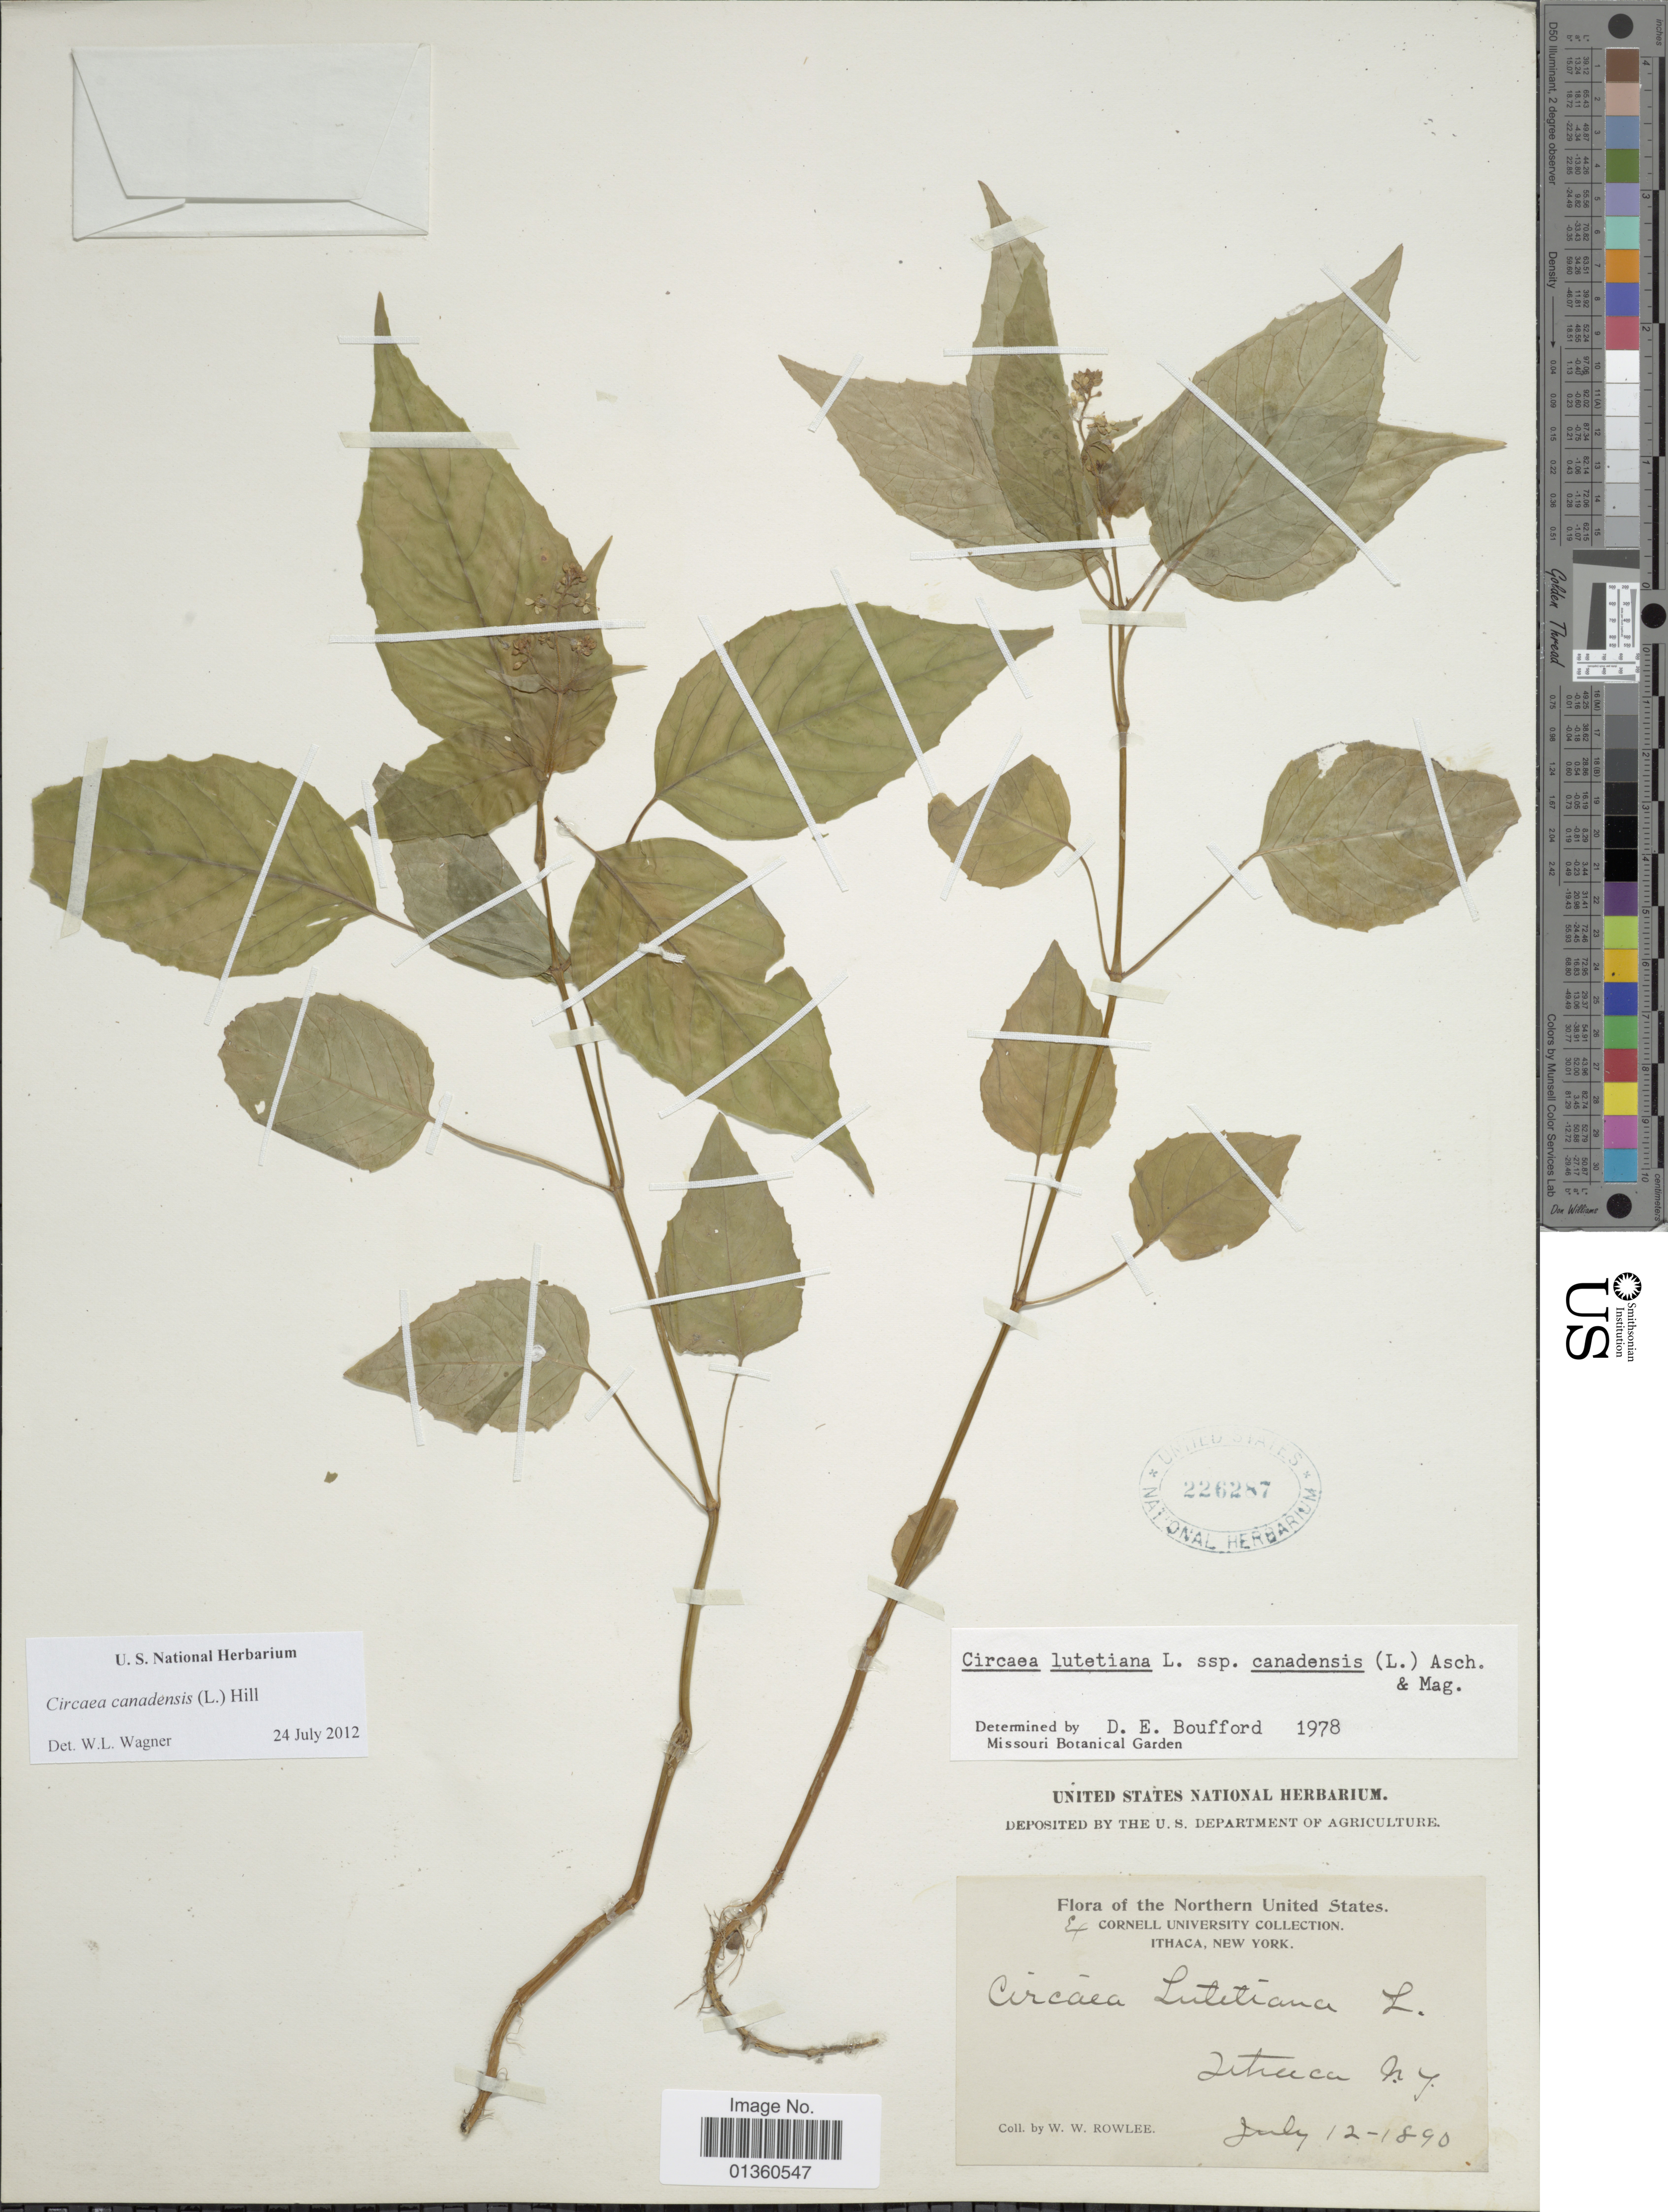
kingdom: Plantae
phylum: Tracheophyta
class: Magnoliopsida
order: Myrtales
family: Onagraceae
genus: Circaea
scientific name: Circaea canadensis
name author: (L.) Hill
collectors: W. W. Rowlee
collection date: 1890-07-12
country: United States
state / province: New York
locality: Ithaca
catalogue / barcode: US 226287